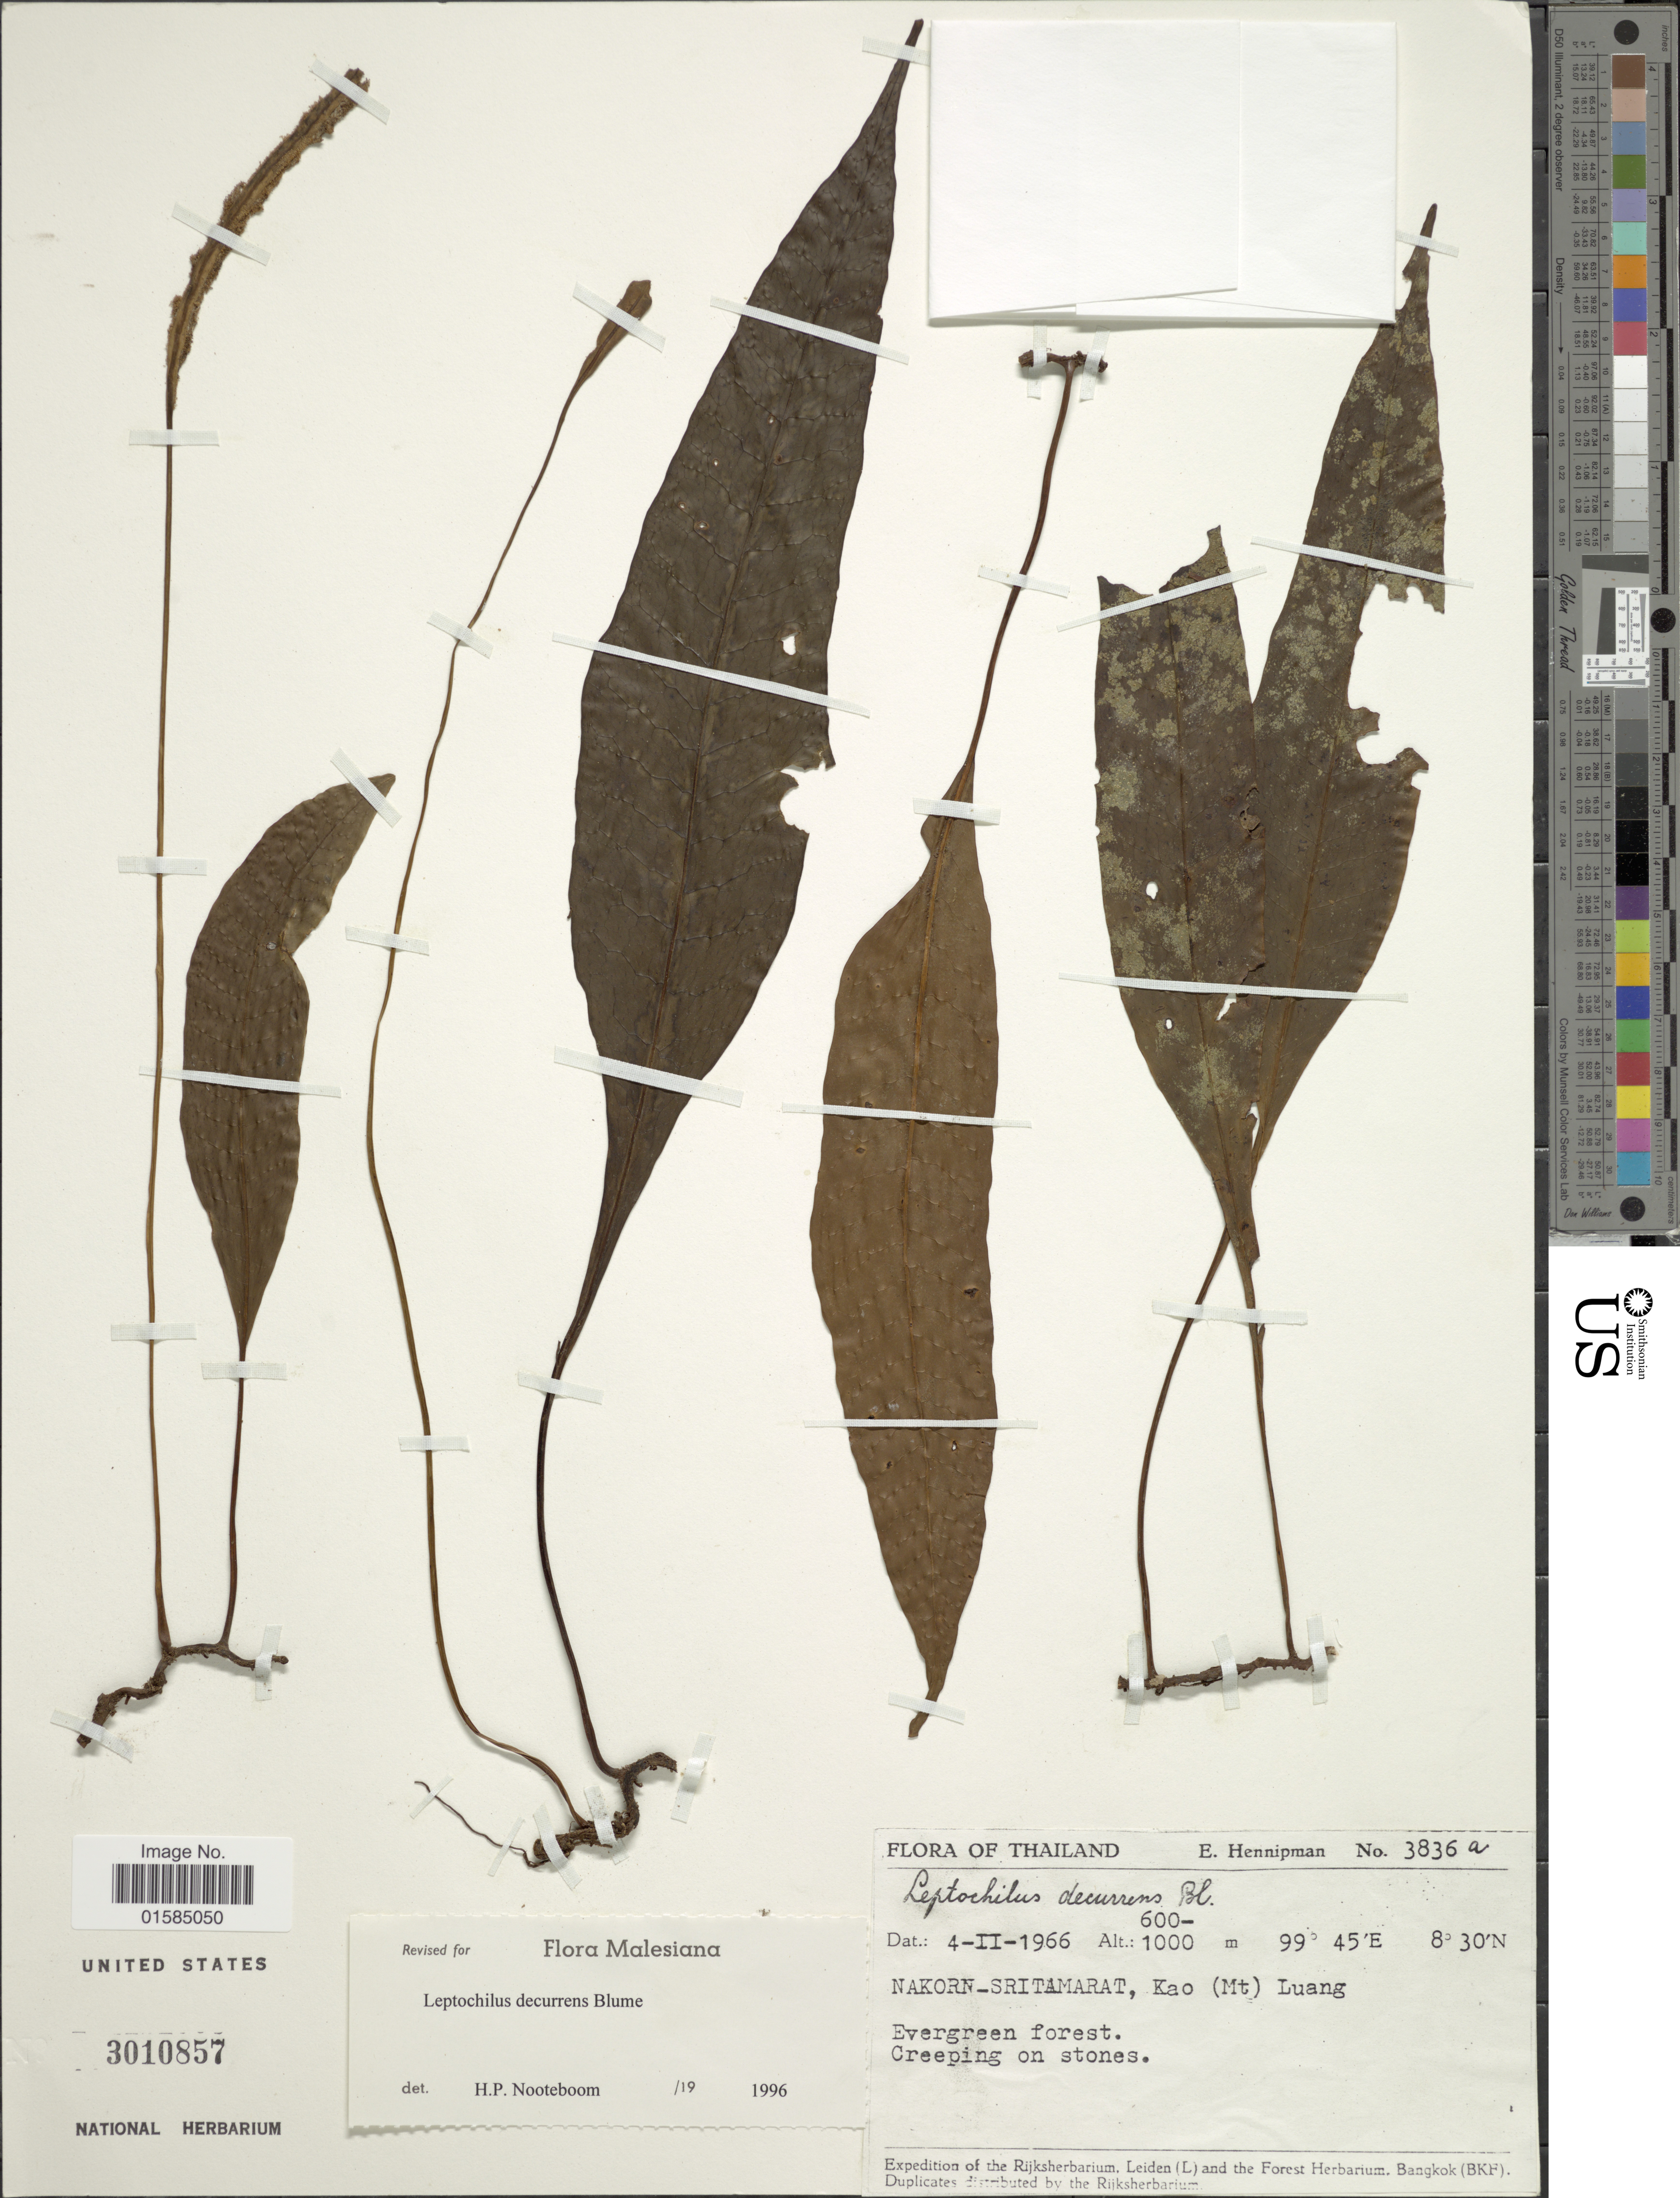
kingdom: Plantae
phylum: Tracheophyta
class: Polypodiopsida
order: Polypodiales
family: Polypodiaceae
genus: Leptochilus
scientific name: Leptochilus decurrens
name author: Blume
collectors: E. Hennipman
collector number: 3836a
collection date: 1966-02-04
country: Thailand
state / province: Nakhon Si Thammarat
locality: Thailand, Nakorn - Sritamarat, Kao (Mt) Luang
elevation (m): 600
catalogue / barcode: US 3010857